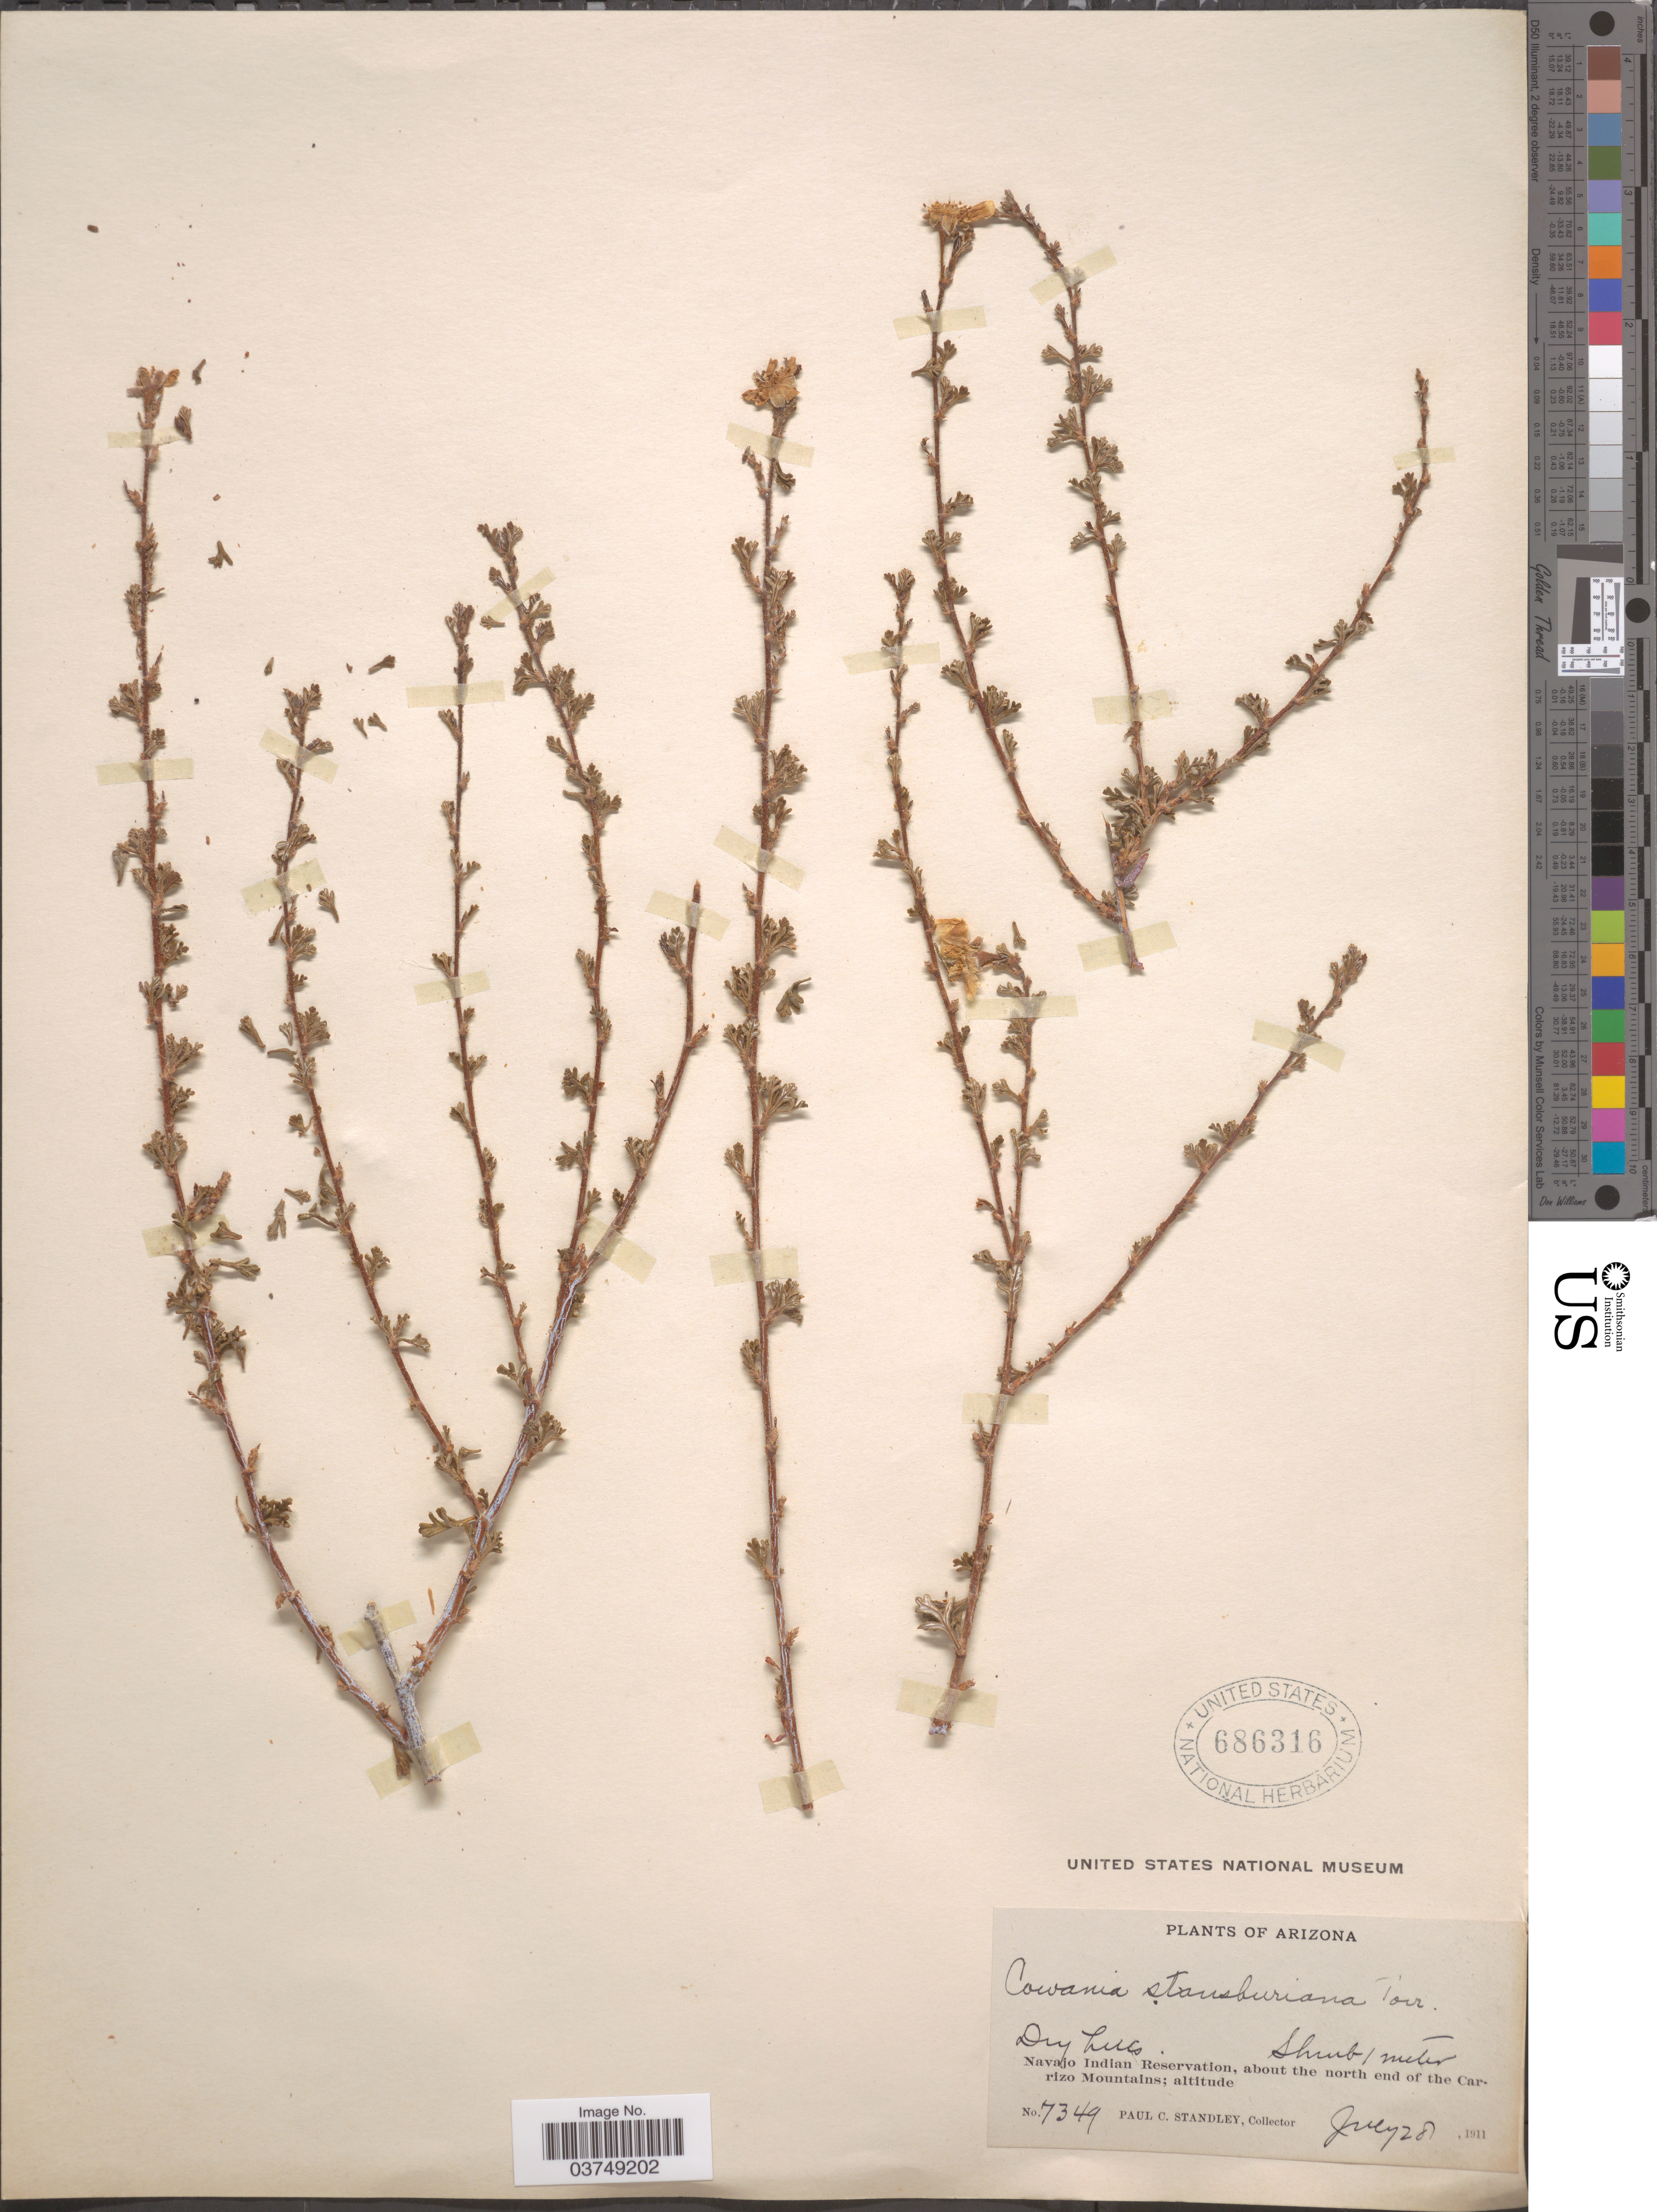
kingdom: Plantae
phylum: Tracheophyta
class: Magnoliopsida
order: Rosales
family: Rosaceae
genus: Purshia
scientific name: Purshia stansburyana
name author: (Torr.) Henrickson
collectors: P. C. Standley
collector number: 7349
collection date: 1911-07-28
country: United States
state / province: Arizona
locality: Navajo Indian Reservation, about the north end of the Carrizo Mountains.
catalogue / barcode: US 686316